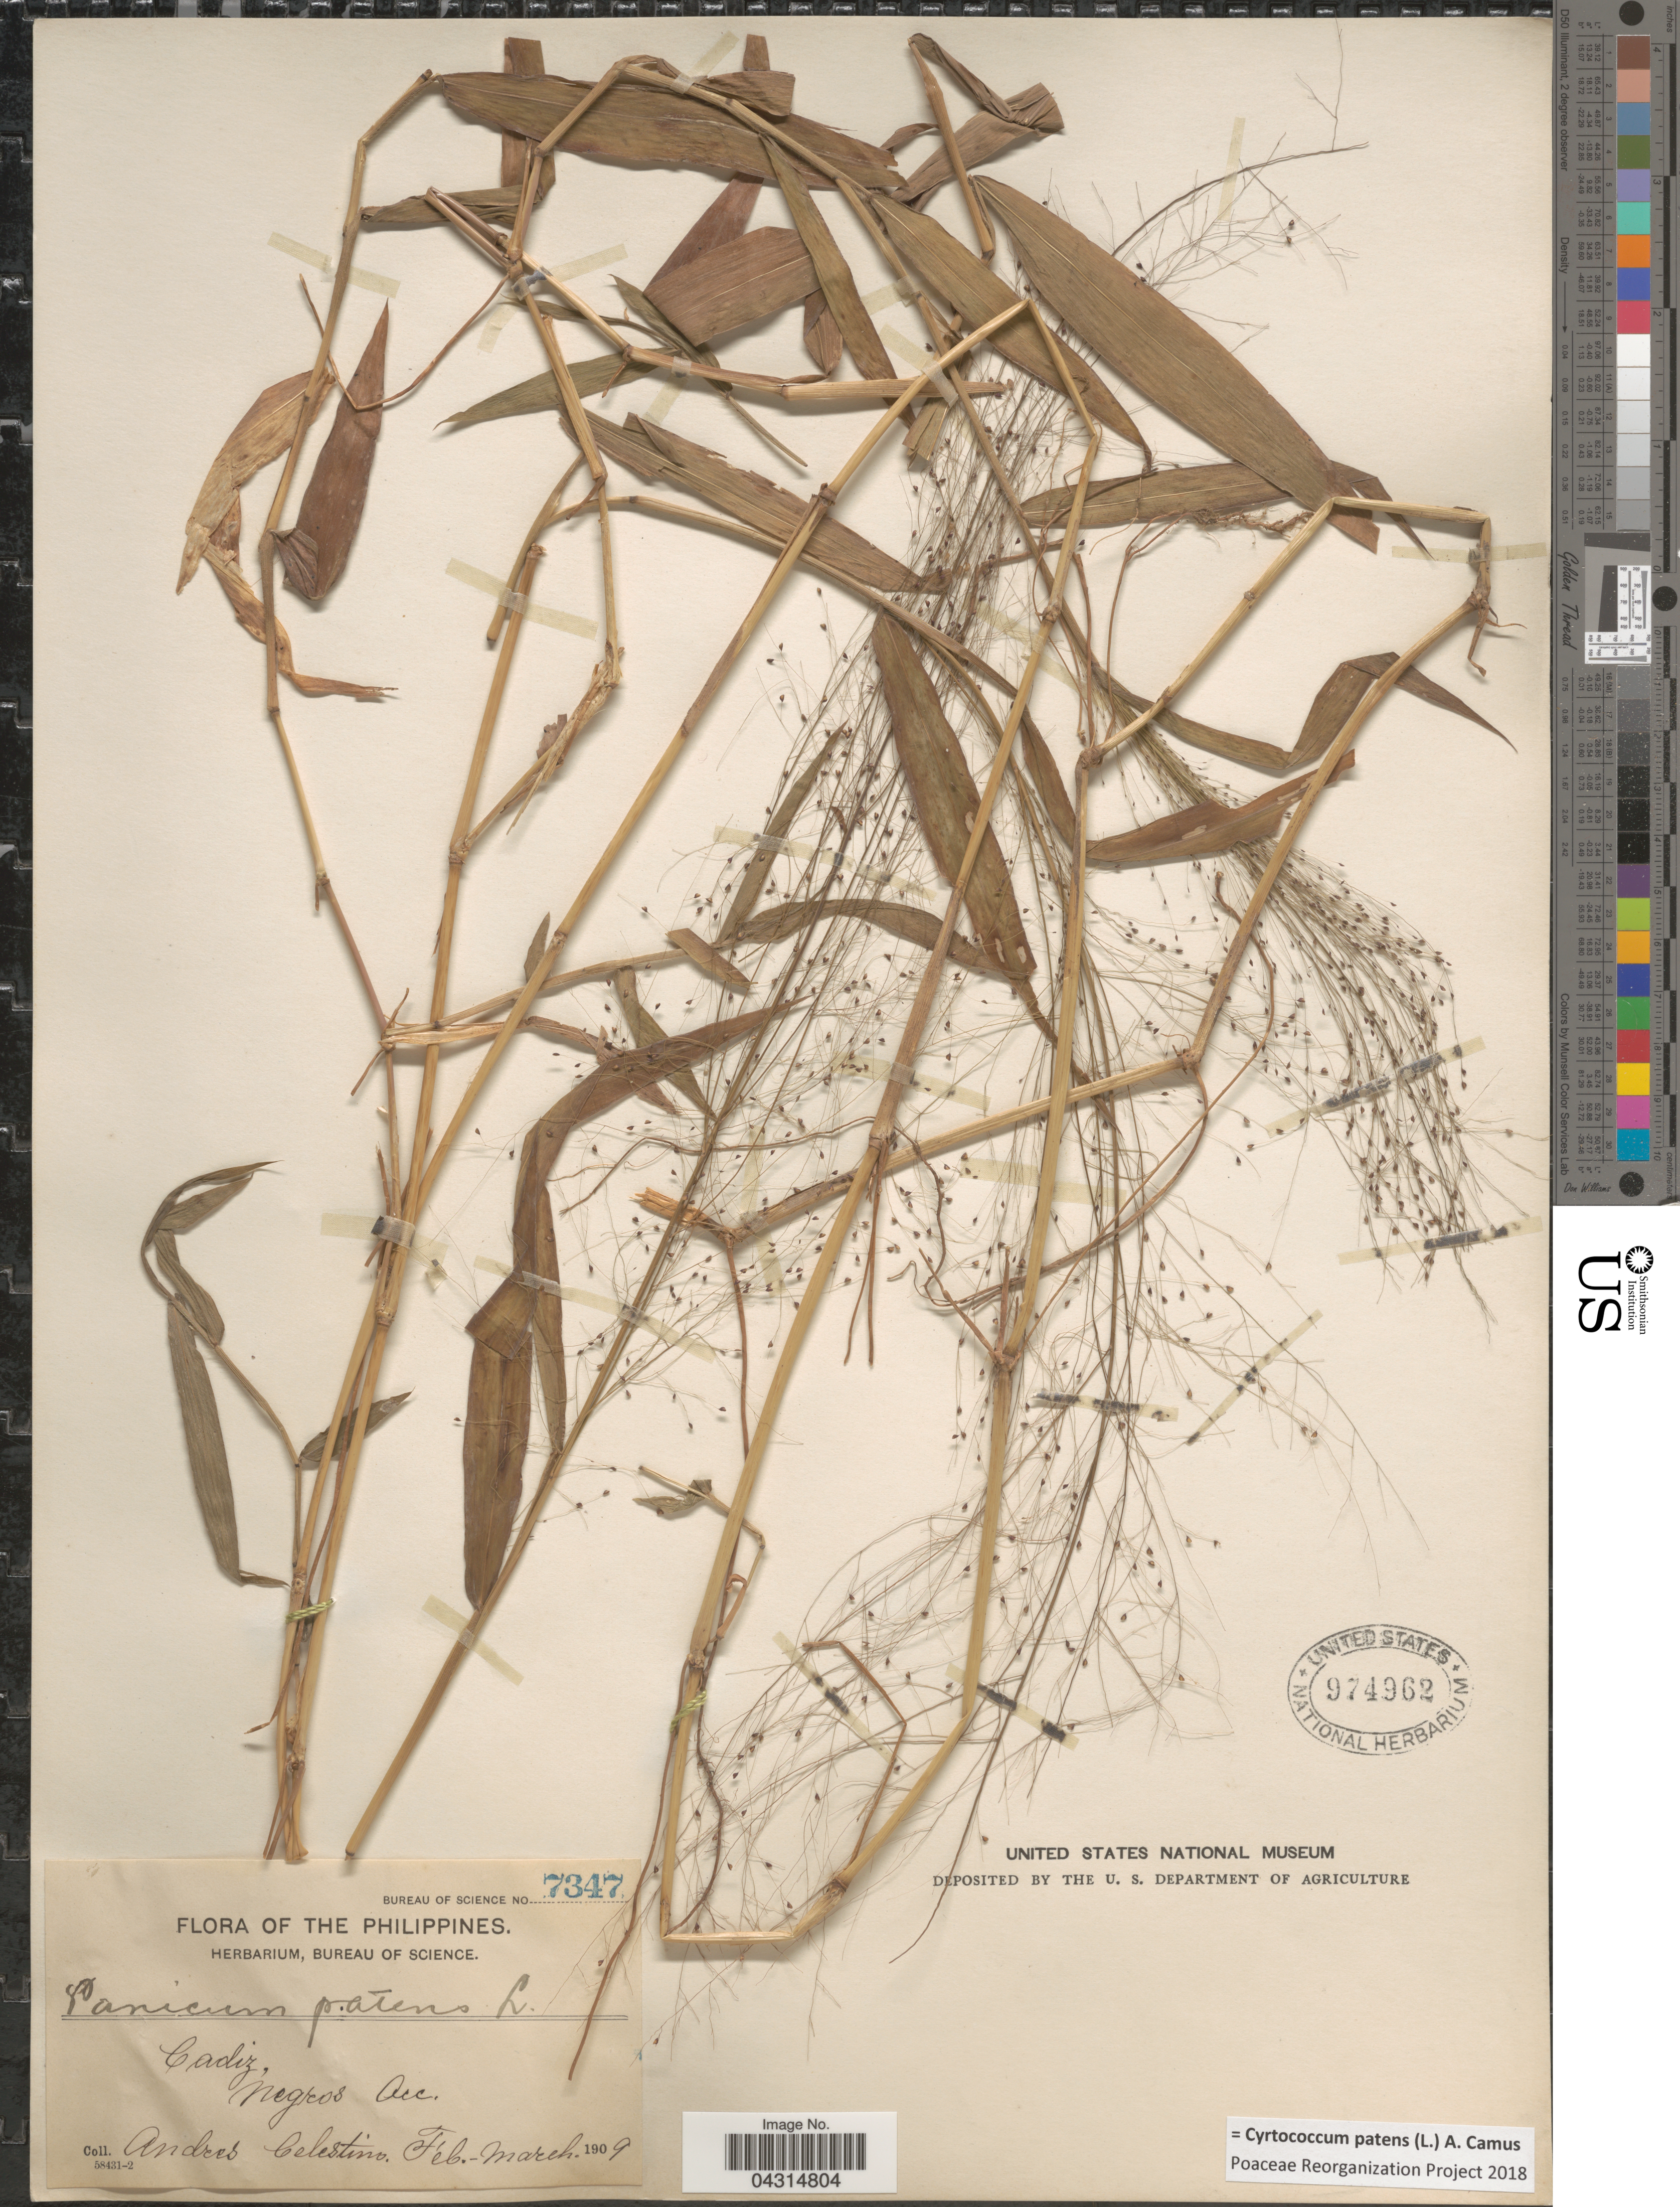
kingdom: Plantae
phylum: Tracheophyta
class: Liliopsida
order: Poales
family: Poaceae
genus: Cyrtococcum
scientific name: Cyrtococcum patens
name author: (L.) A. Camus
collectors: A. Celestino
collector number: Bureau of Science 7347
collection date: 1909-02/1909-03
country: Philippines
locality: Cadiz, Negros Acc.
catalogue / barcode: US 974962